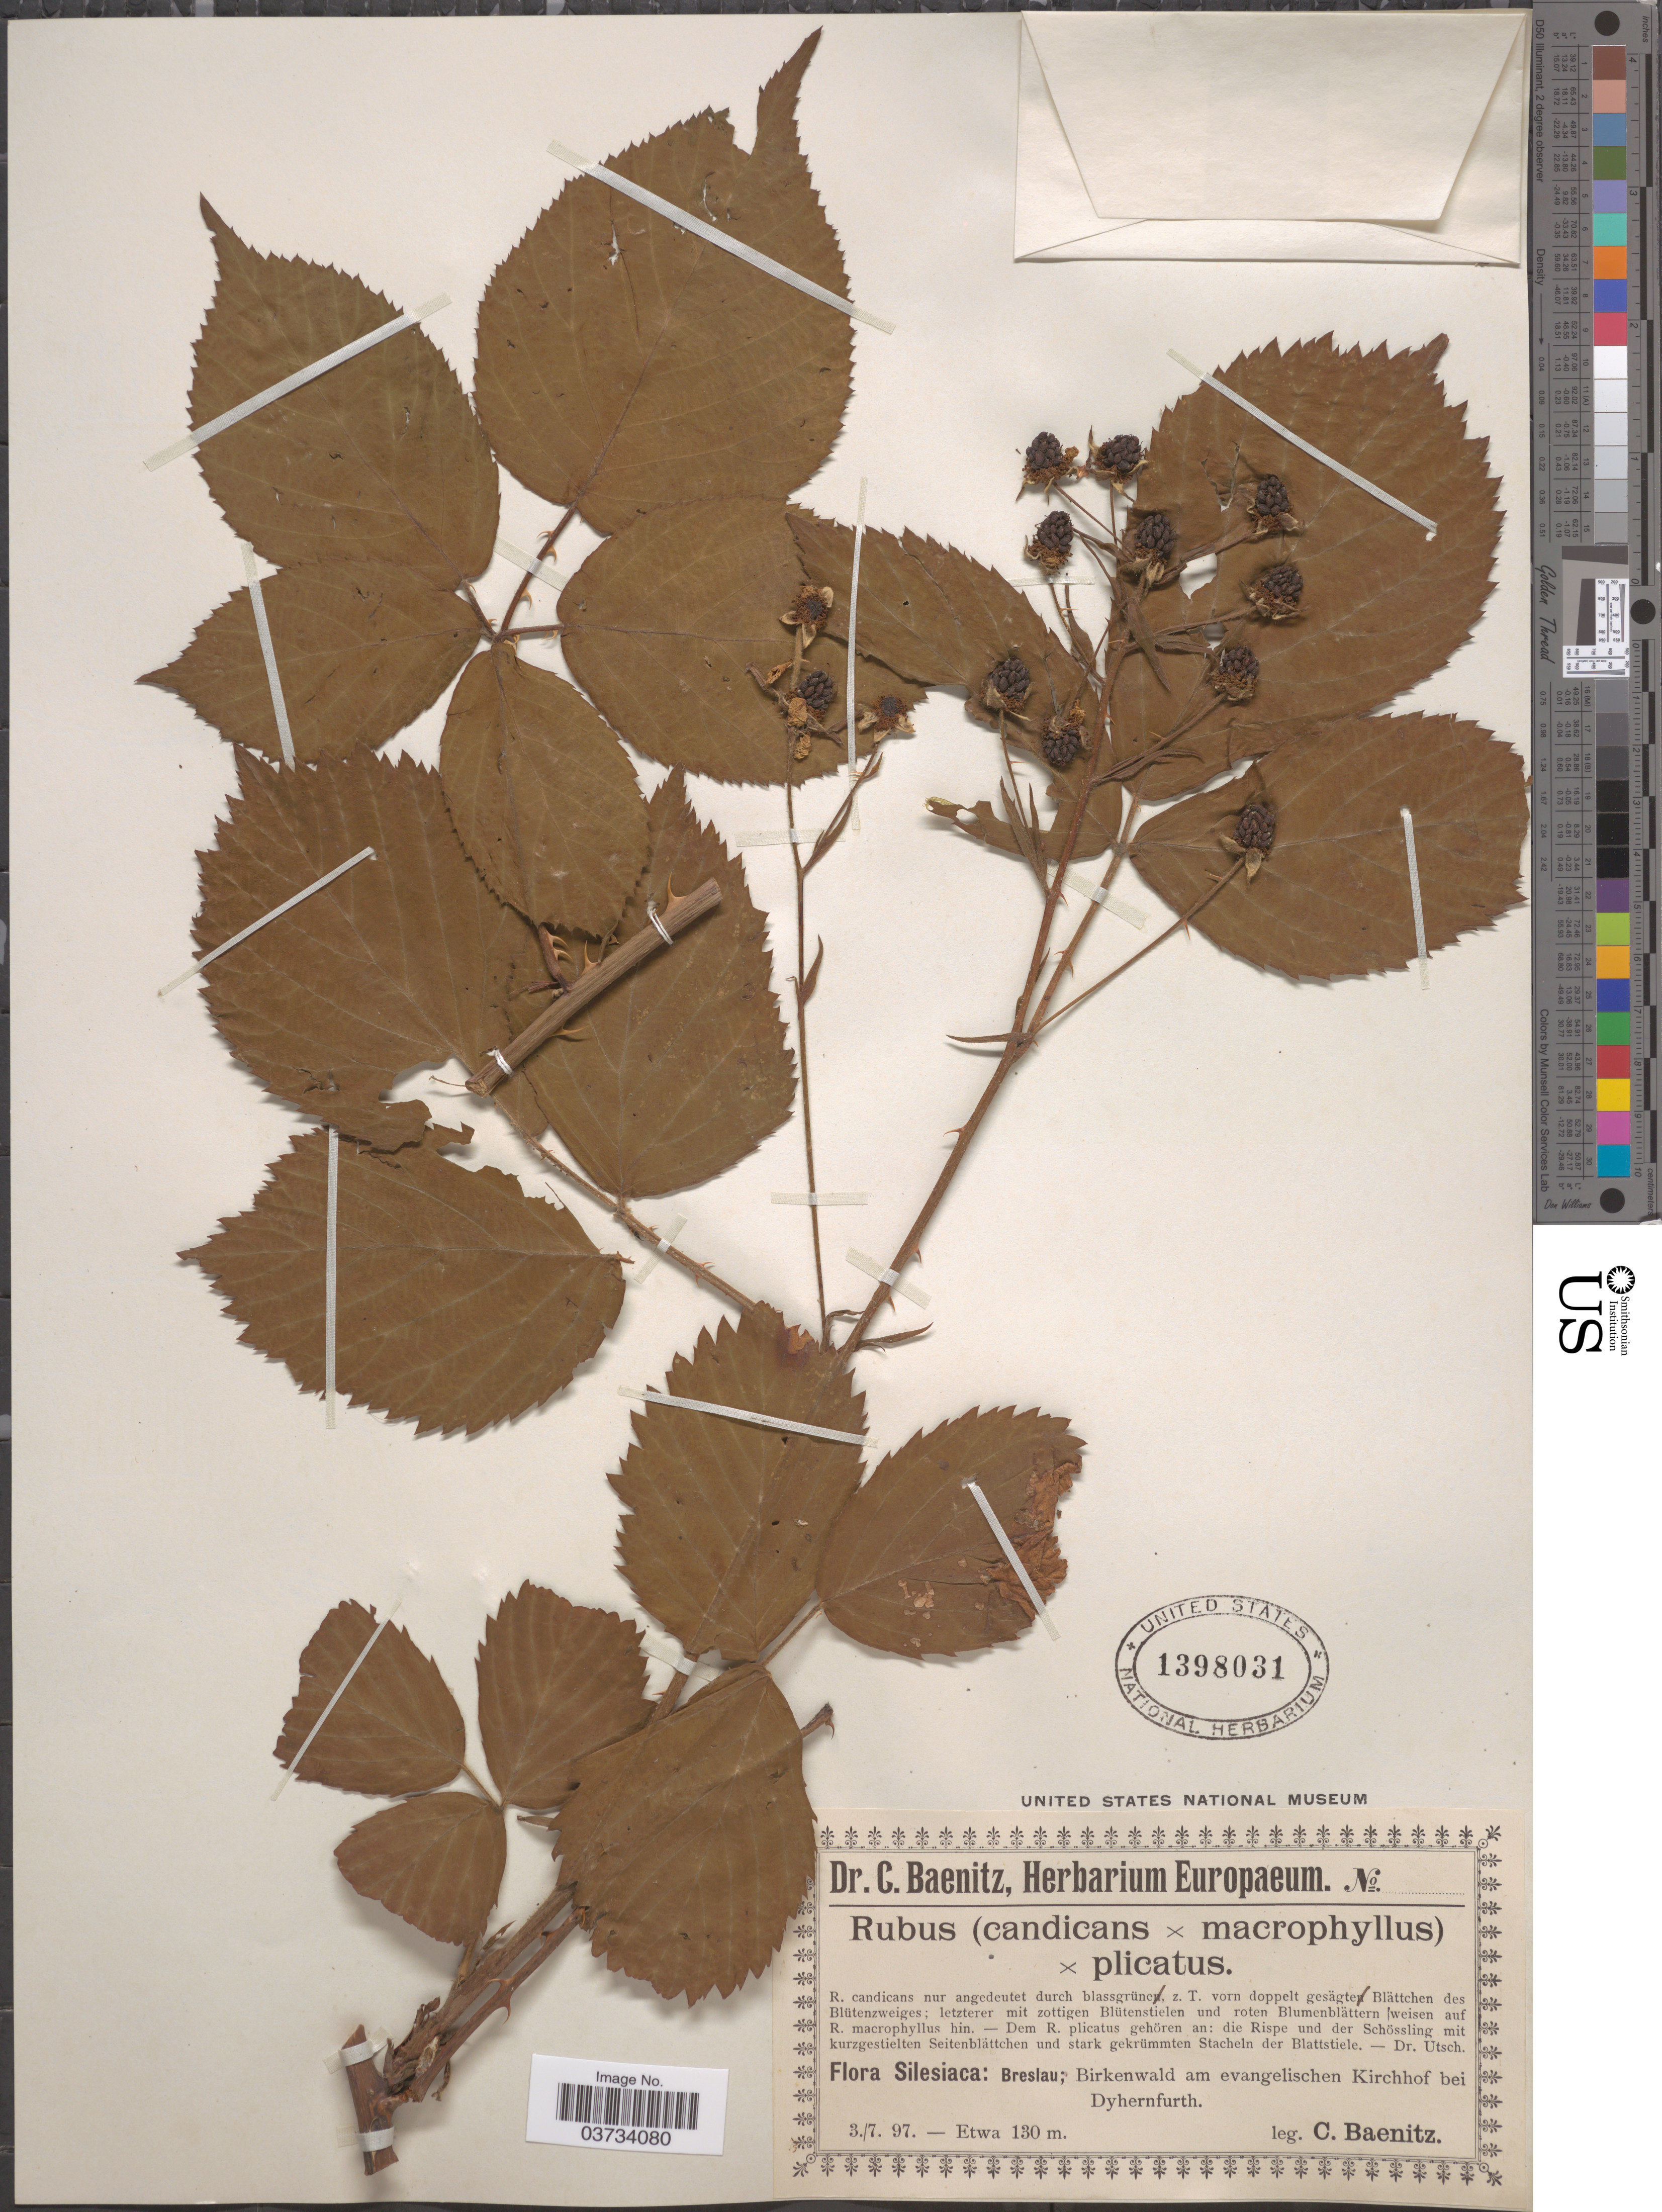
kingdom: Plantae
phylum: Tracheophyta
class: Magnoliopsida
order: Rosales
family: Rosaceae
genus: Rubus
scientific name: Rubus candicans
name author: Weihe ex Rchb.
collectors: C. G. Baenitz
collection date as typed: Transcribed d/m/y: 3/7/97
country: Poland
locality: Silesiaca: Breslau; Birkenwald am evangelischen Kirchhof bei Dyhernfurth.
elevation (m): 130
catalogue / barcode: US 1398031